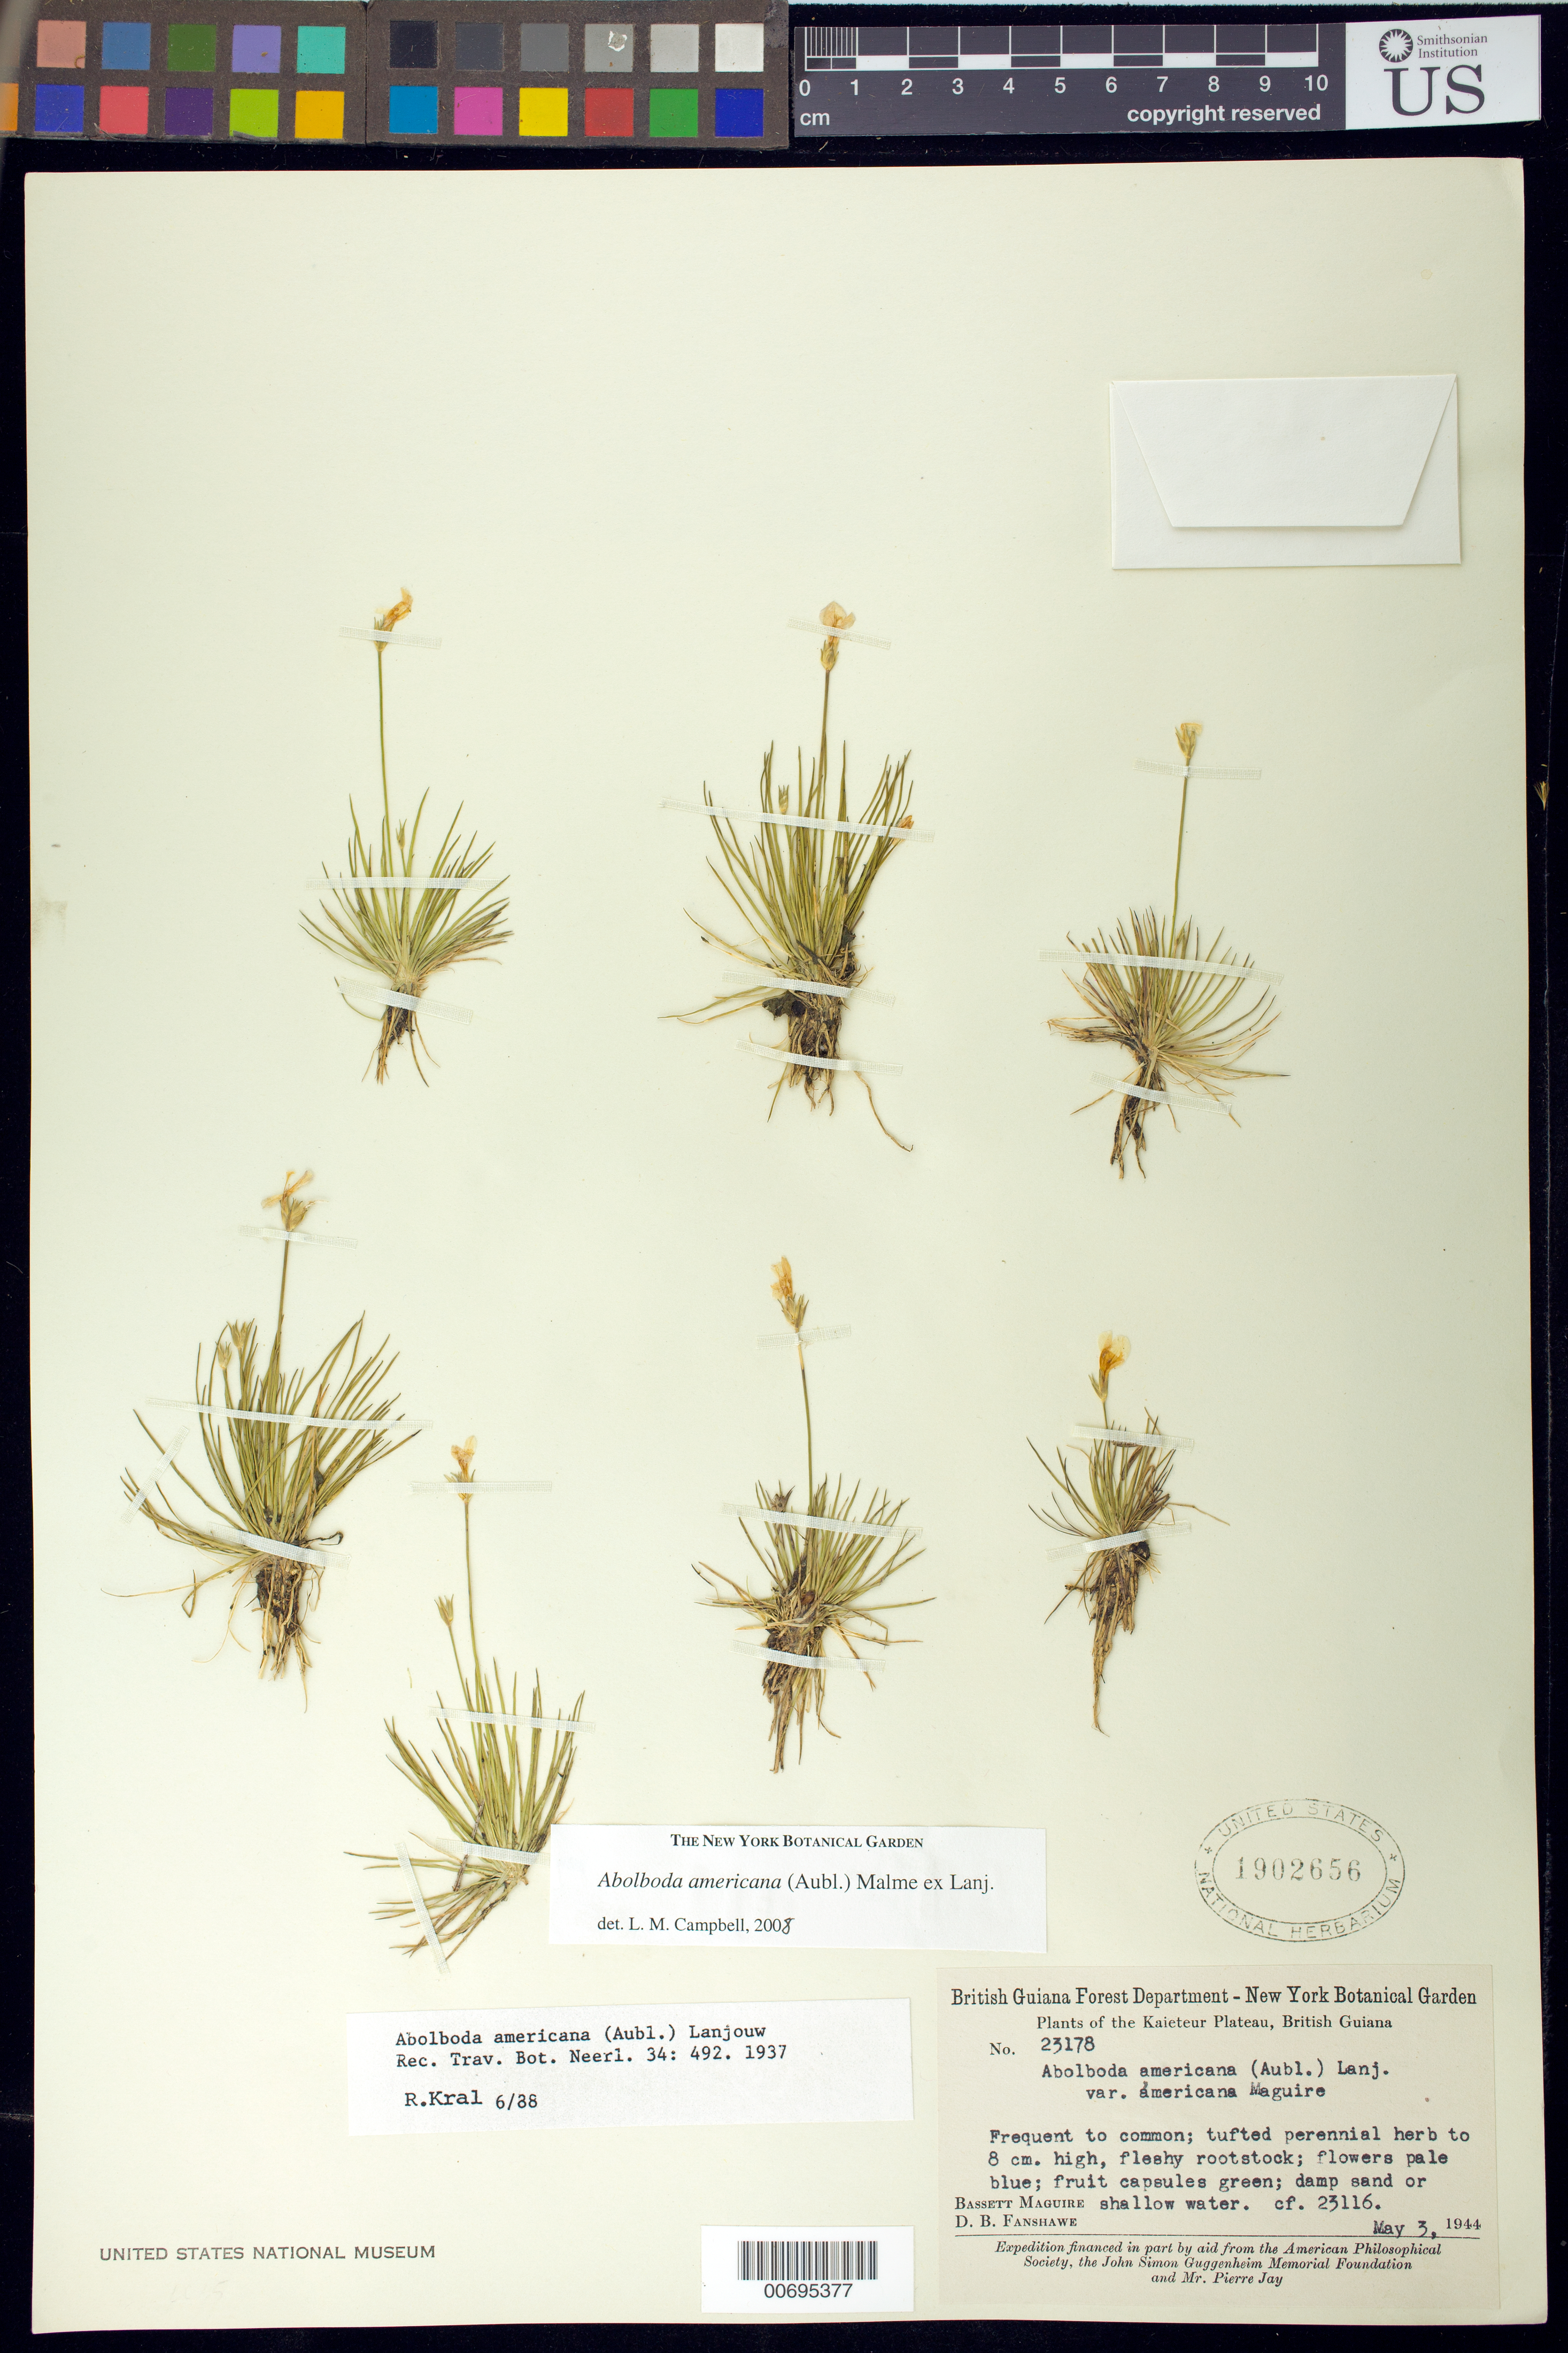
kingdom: Plantae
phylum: Tracheophyta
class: Liliopsida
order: Poales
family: Xyridaceae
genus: Abolboda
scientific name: Abolboda americana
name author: (Aubl.) Lanj.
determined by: Campbell, L. M.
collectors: B. Maguire & D. B. Fanshawe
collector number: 23179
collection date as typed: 3-May-44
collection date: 1944-05-03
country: Guyana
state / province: Potaro-Siparuni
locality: Kaieteur Plateau, Potaro River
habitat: Damp sand or shallow water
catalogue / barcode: US 1902656